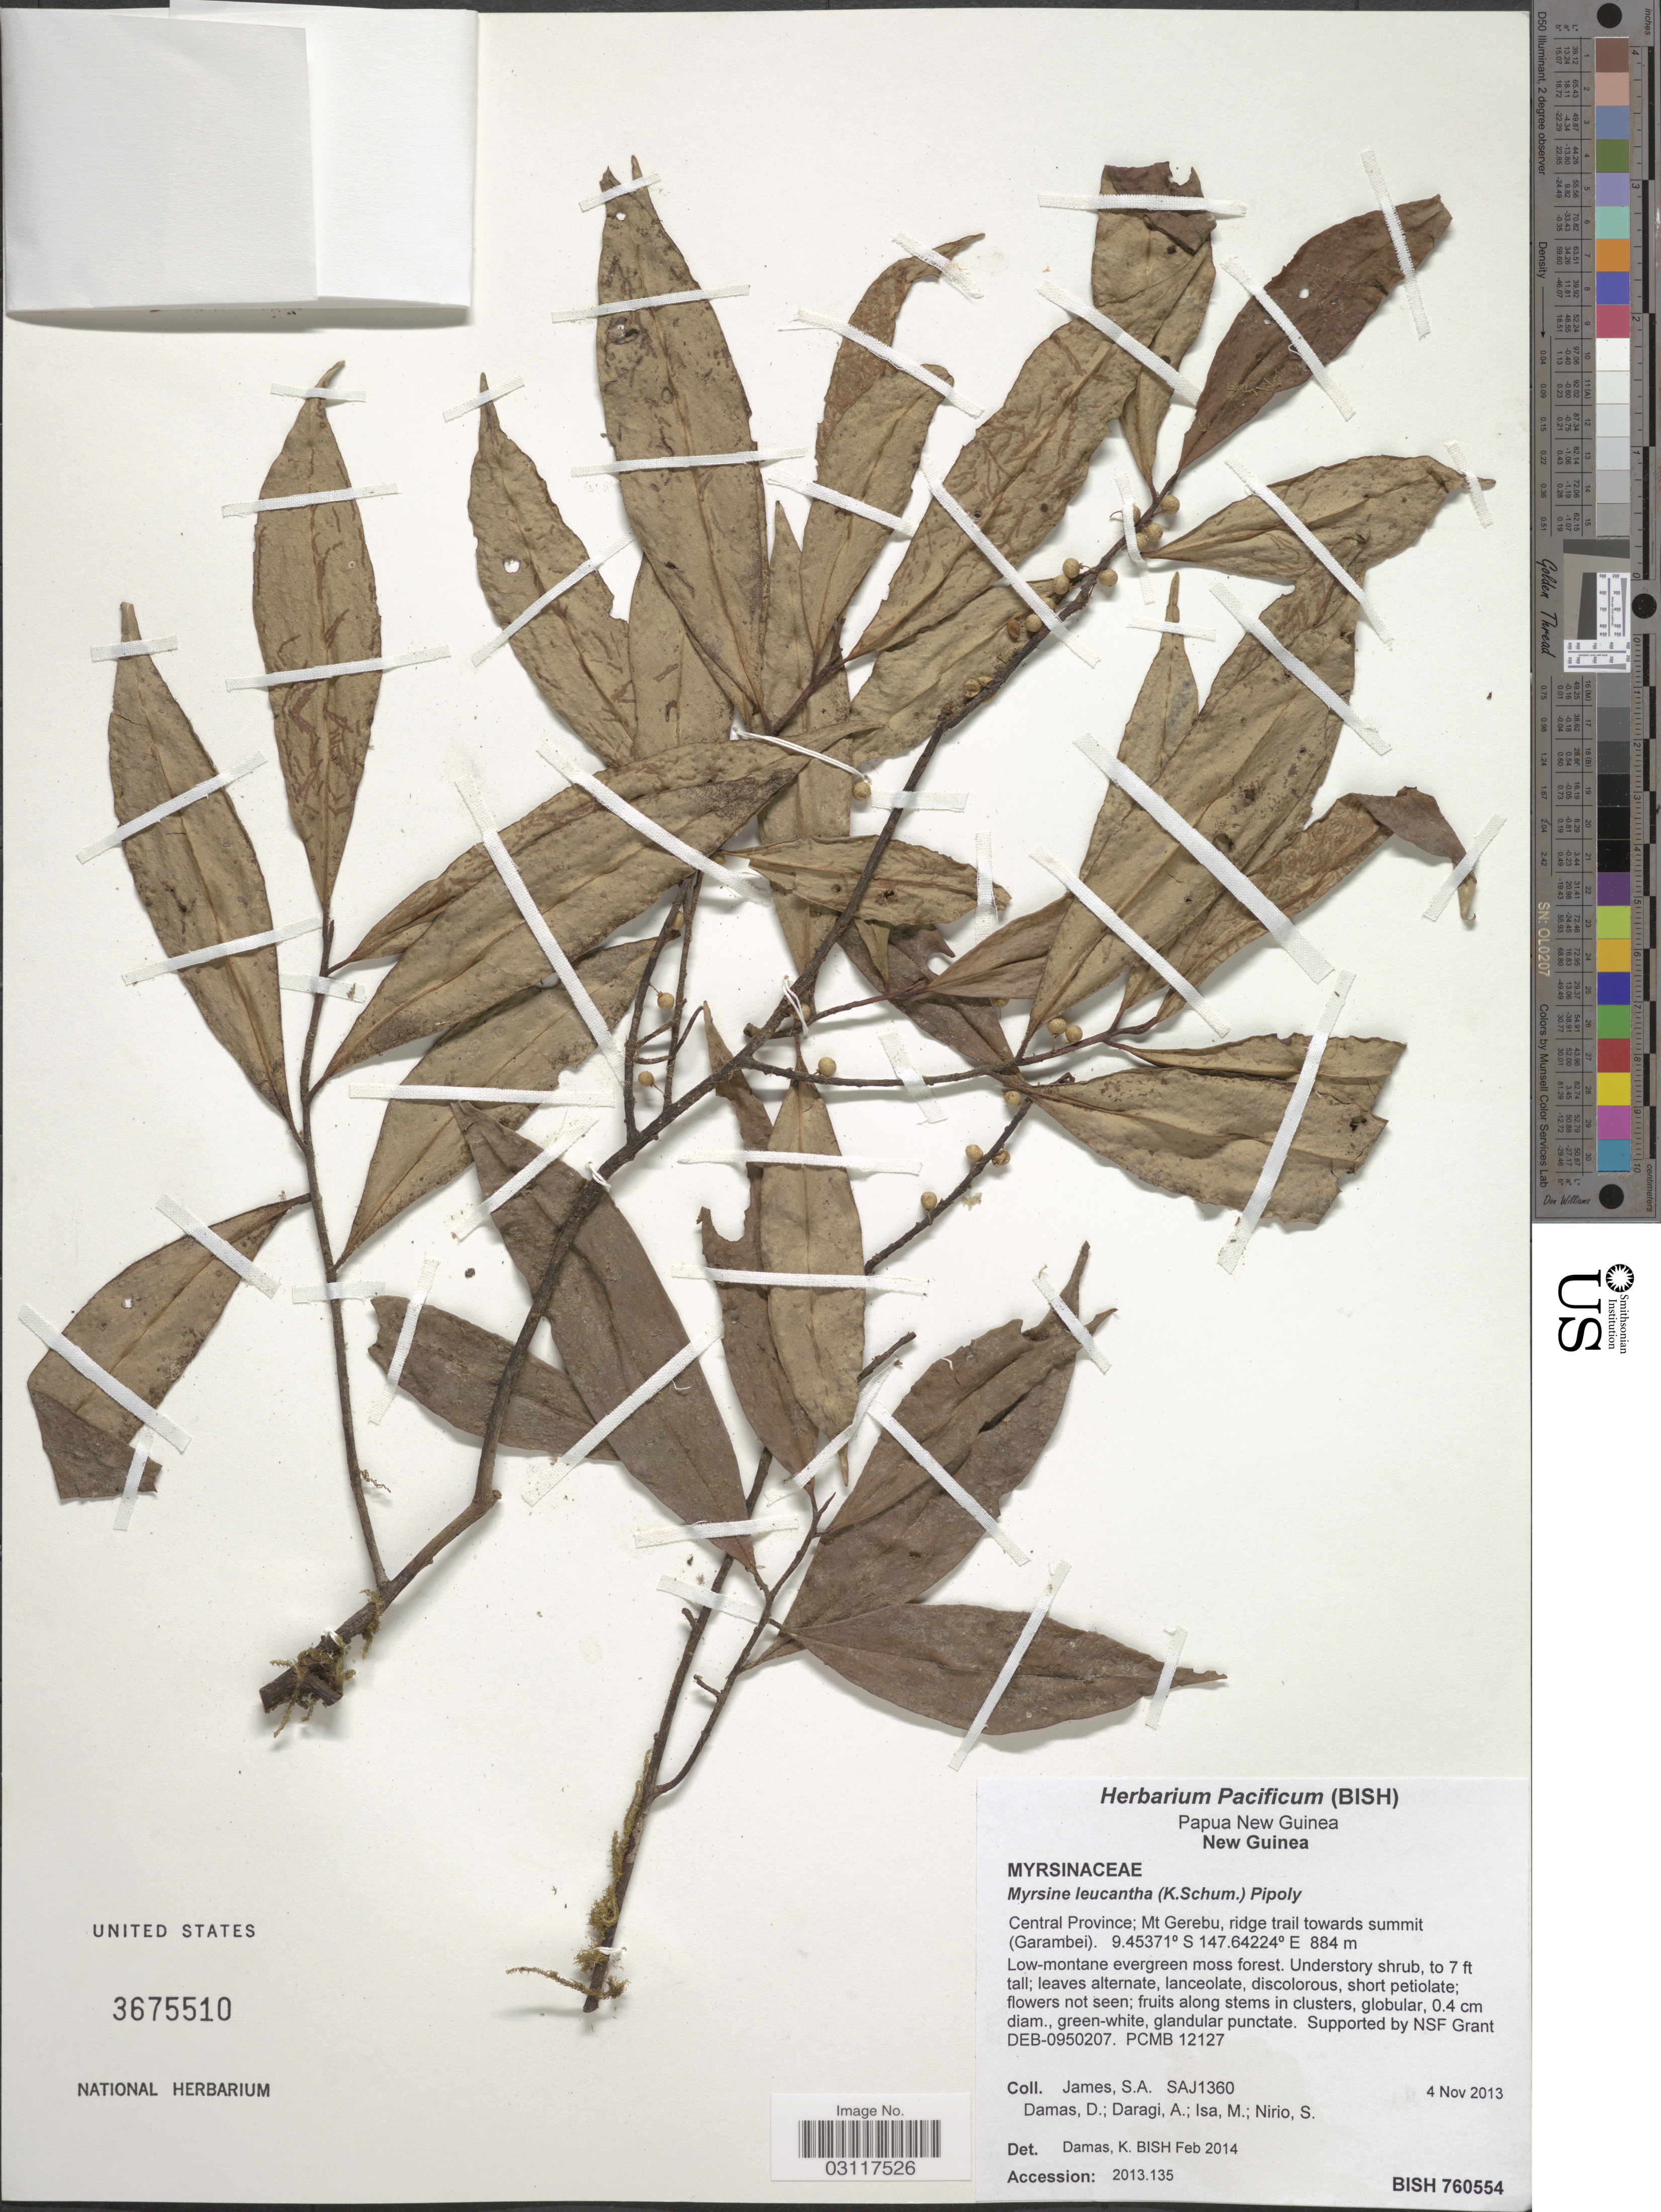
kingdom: Plantae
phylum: Tracheophyta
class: Magnoliopsida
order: Ericales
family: Primulaceae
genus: Myrsine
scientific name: Myrsine leucantha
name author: (K. Schum.) Pipoly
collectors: S. James, D. Damas, A. Daragi, M. Isa & S. Nirio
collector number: SAJ1360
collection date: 2013-11-04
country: Papua New Guinea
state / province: Central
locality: New Guinea, Central Province; Mt. Gerebu, ridge trail towards summit (Garambei).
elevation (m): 884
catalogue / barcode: US 3675510